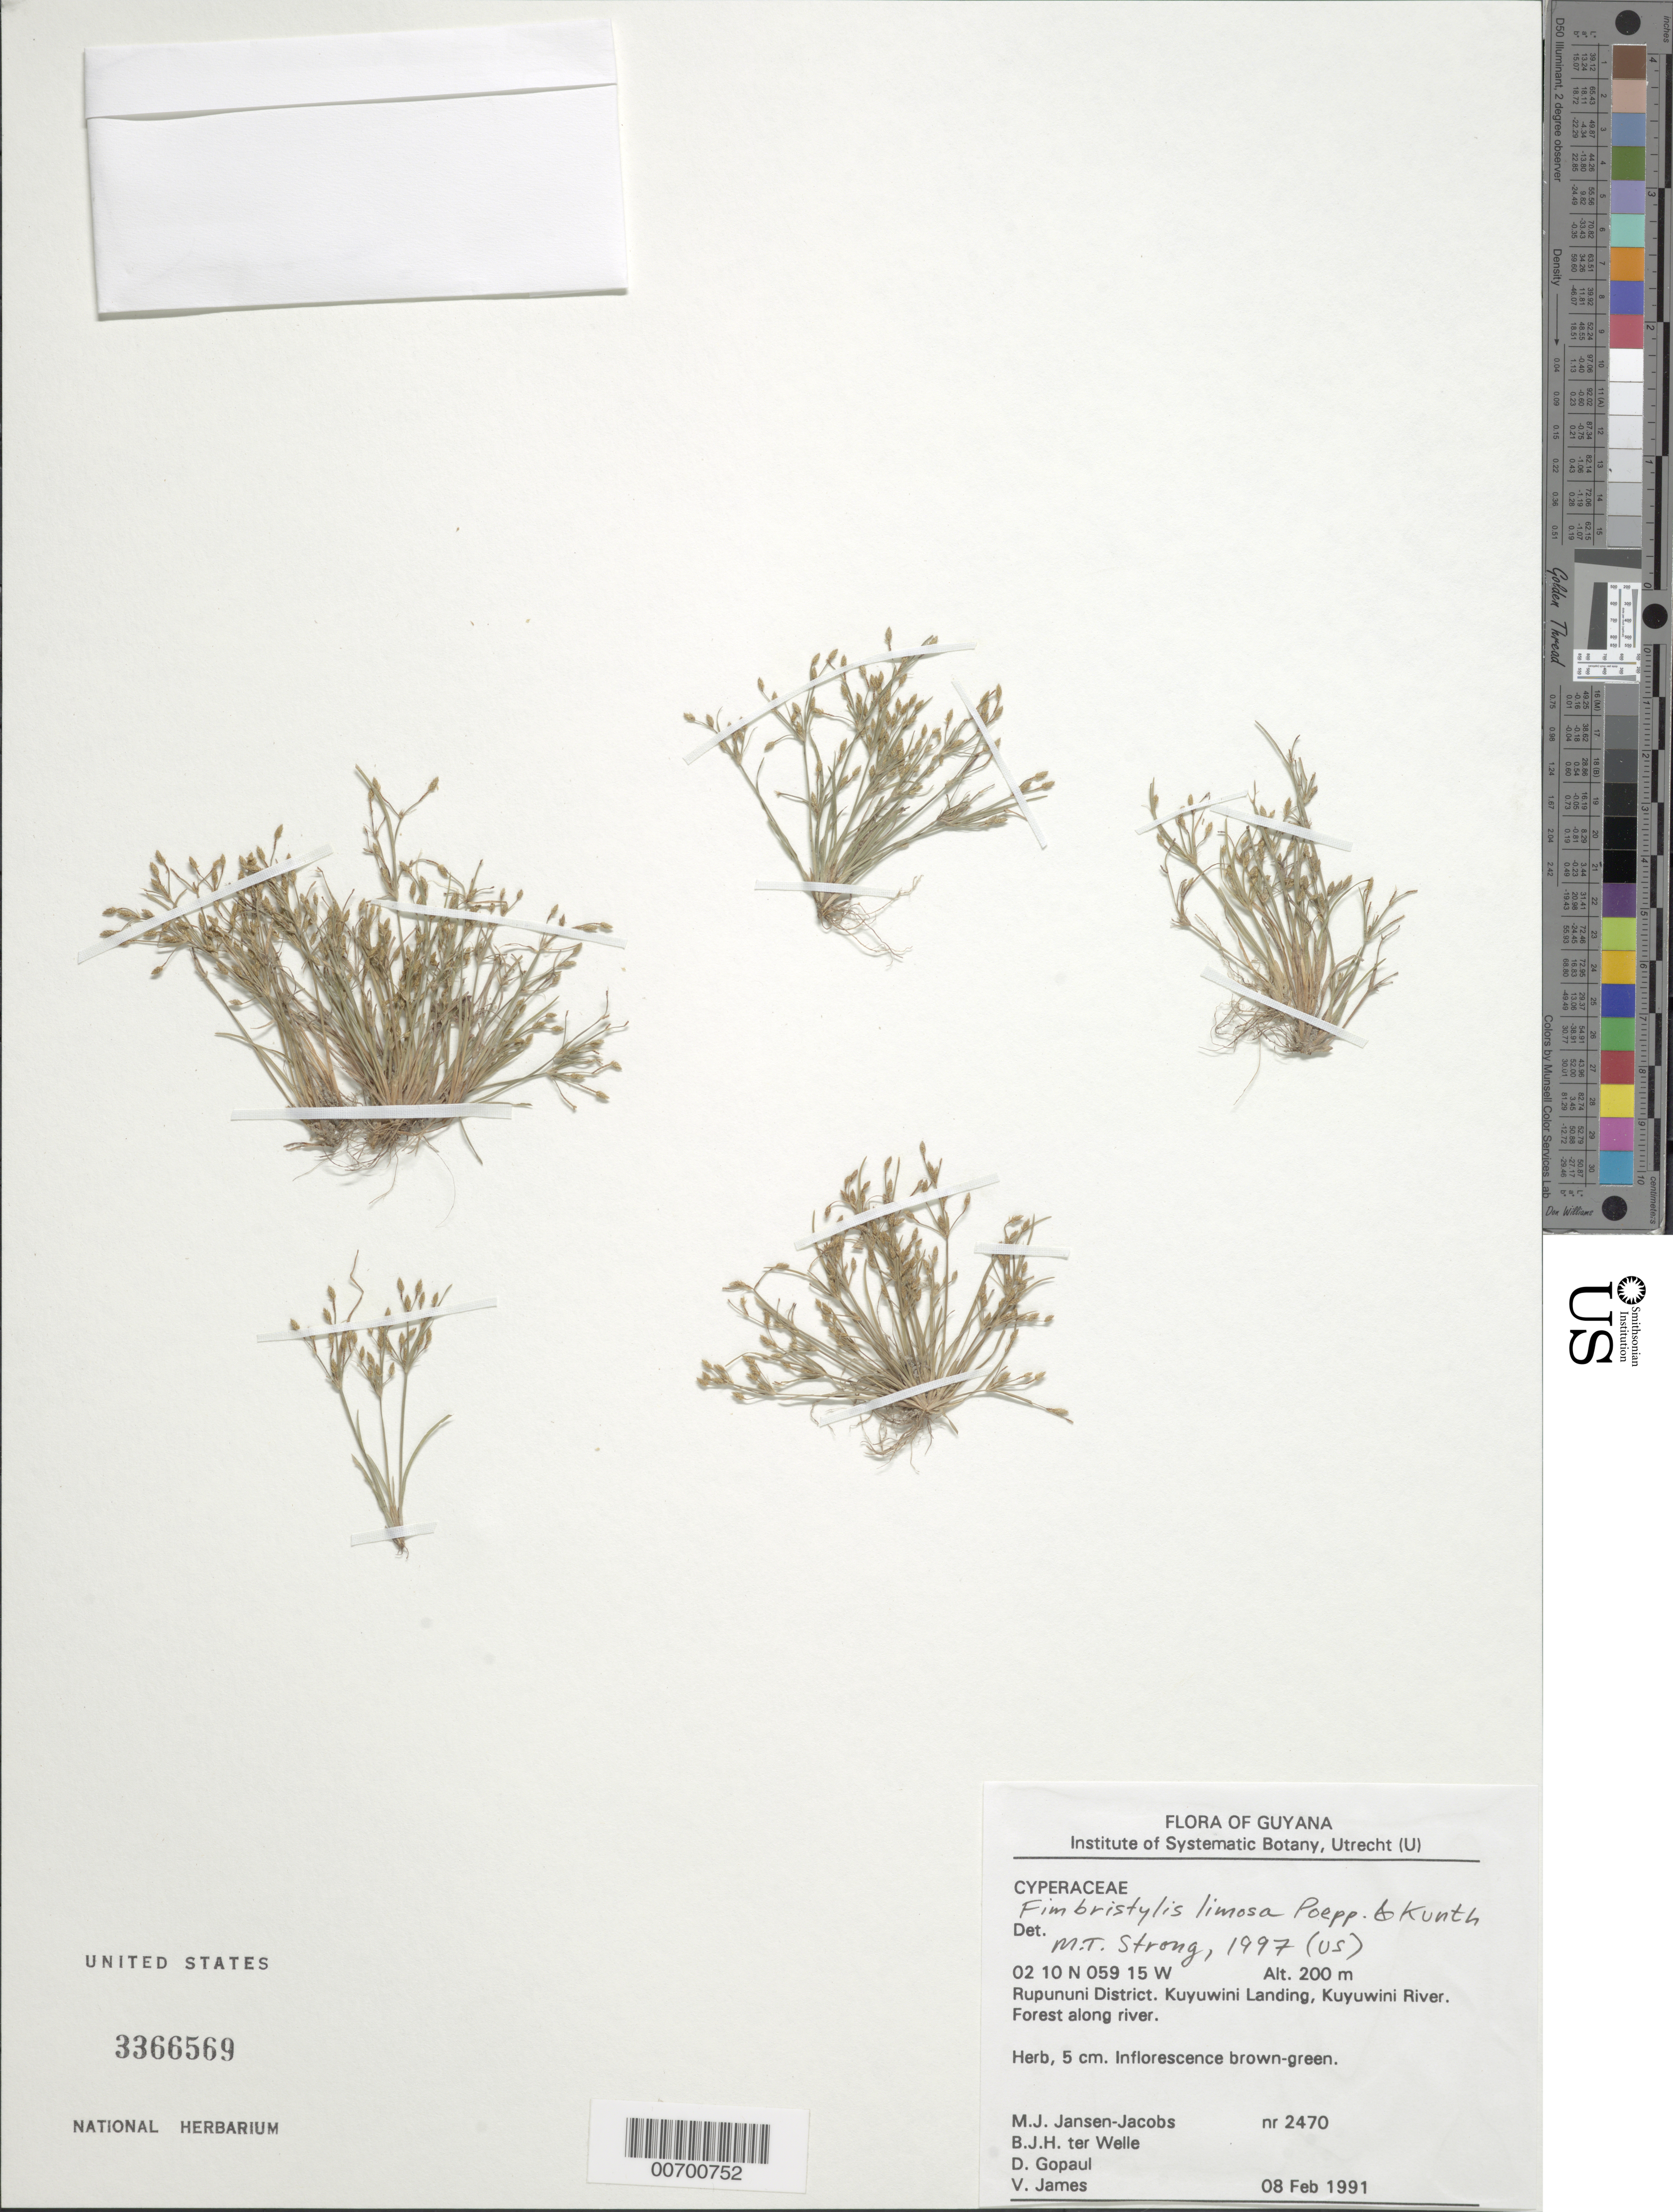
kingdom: Plantae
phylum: Tracheophyta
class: Liliopsida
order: Poales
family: Cyperaceae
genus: Fimbristylis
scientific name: Fimbristylis limosa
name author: Poepp. & Kunth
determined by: Strong, M. T., (US), Smithsonian Institution - National Museum of Natural History (UNITED STATES)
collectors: M. J. Jansen-Jacobs, B. Welle, D. Gopaul & V. James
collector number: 2470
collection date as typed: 8-Feb-91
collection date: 1991-02-08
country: Guyana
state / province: U. Takutu-U. Essequibo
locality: Kuyuwini Landing, Kuyuwini River, Rupununi District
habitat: Forest along river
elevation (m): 200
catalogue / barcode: US 3366569